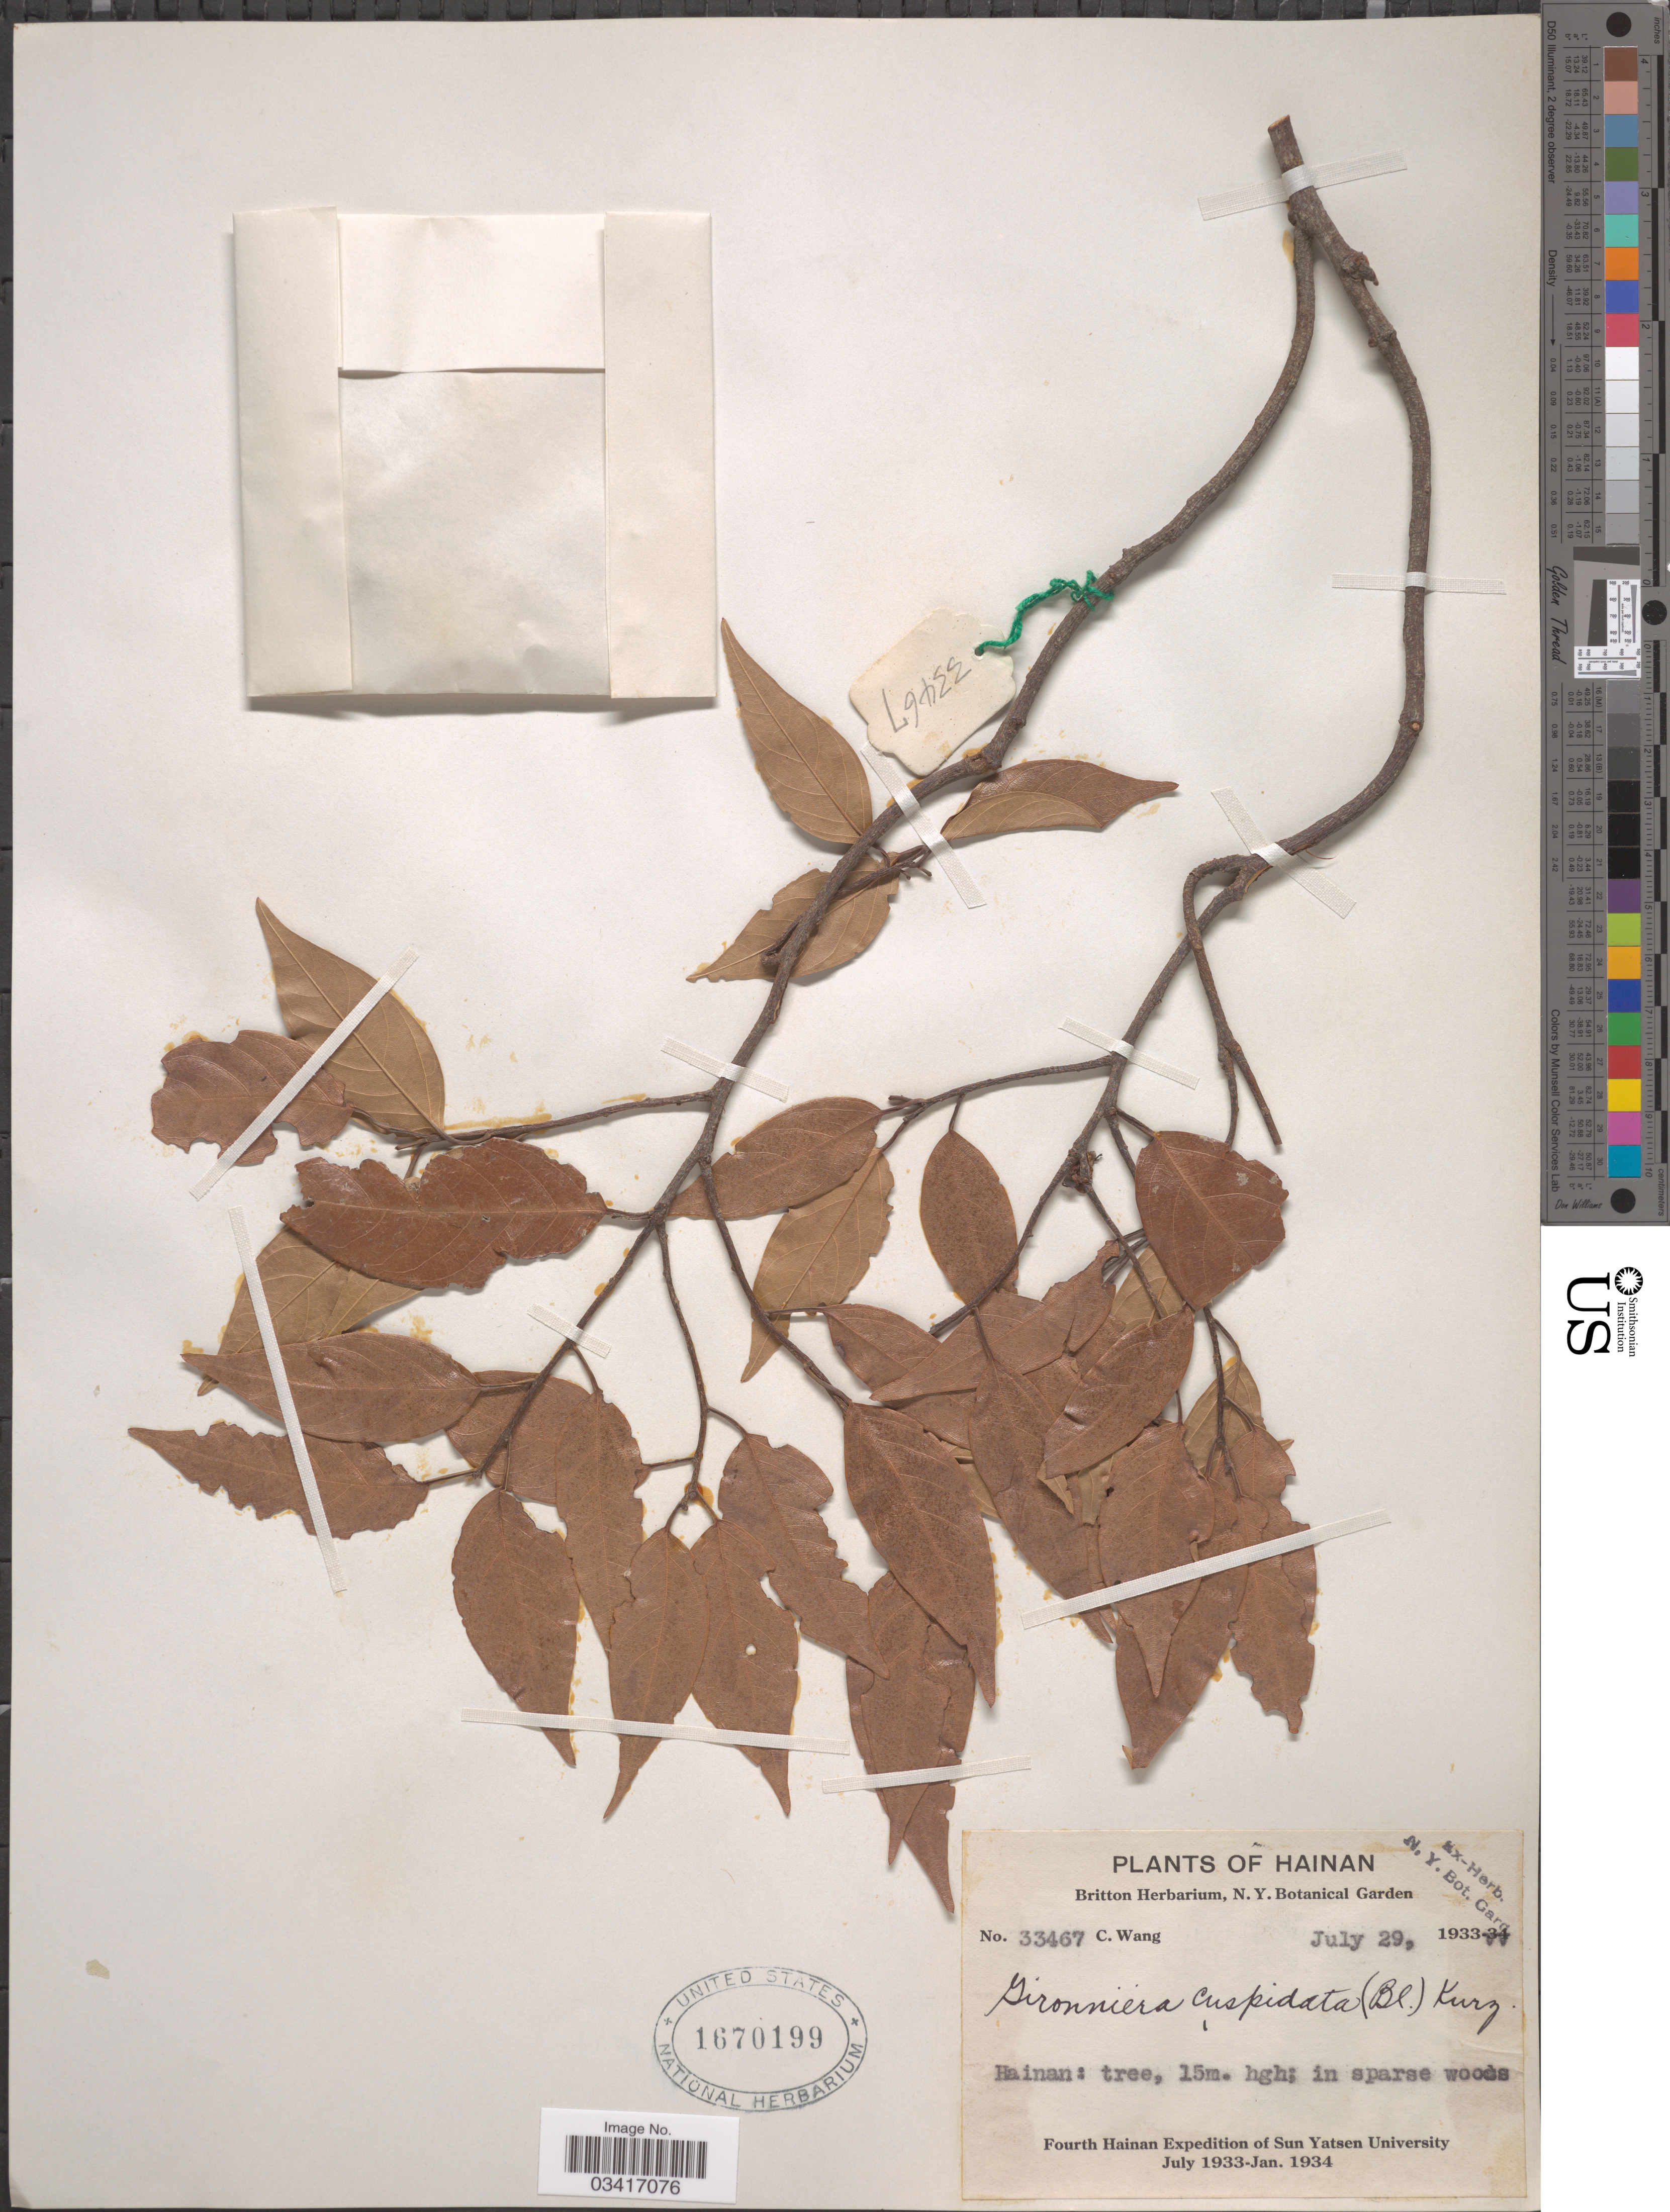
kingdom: Plantae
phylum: Tracheophyta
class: Magnoliopsida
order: Rosales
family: Cannabaceae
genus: Aphananthe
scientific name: Aphananthe cuspidata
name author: (Blume) Planch.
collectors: C. Wang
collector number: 33467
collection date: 1933-07-29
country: China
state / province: Hainan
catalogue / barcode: US 1670199